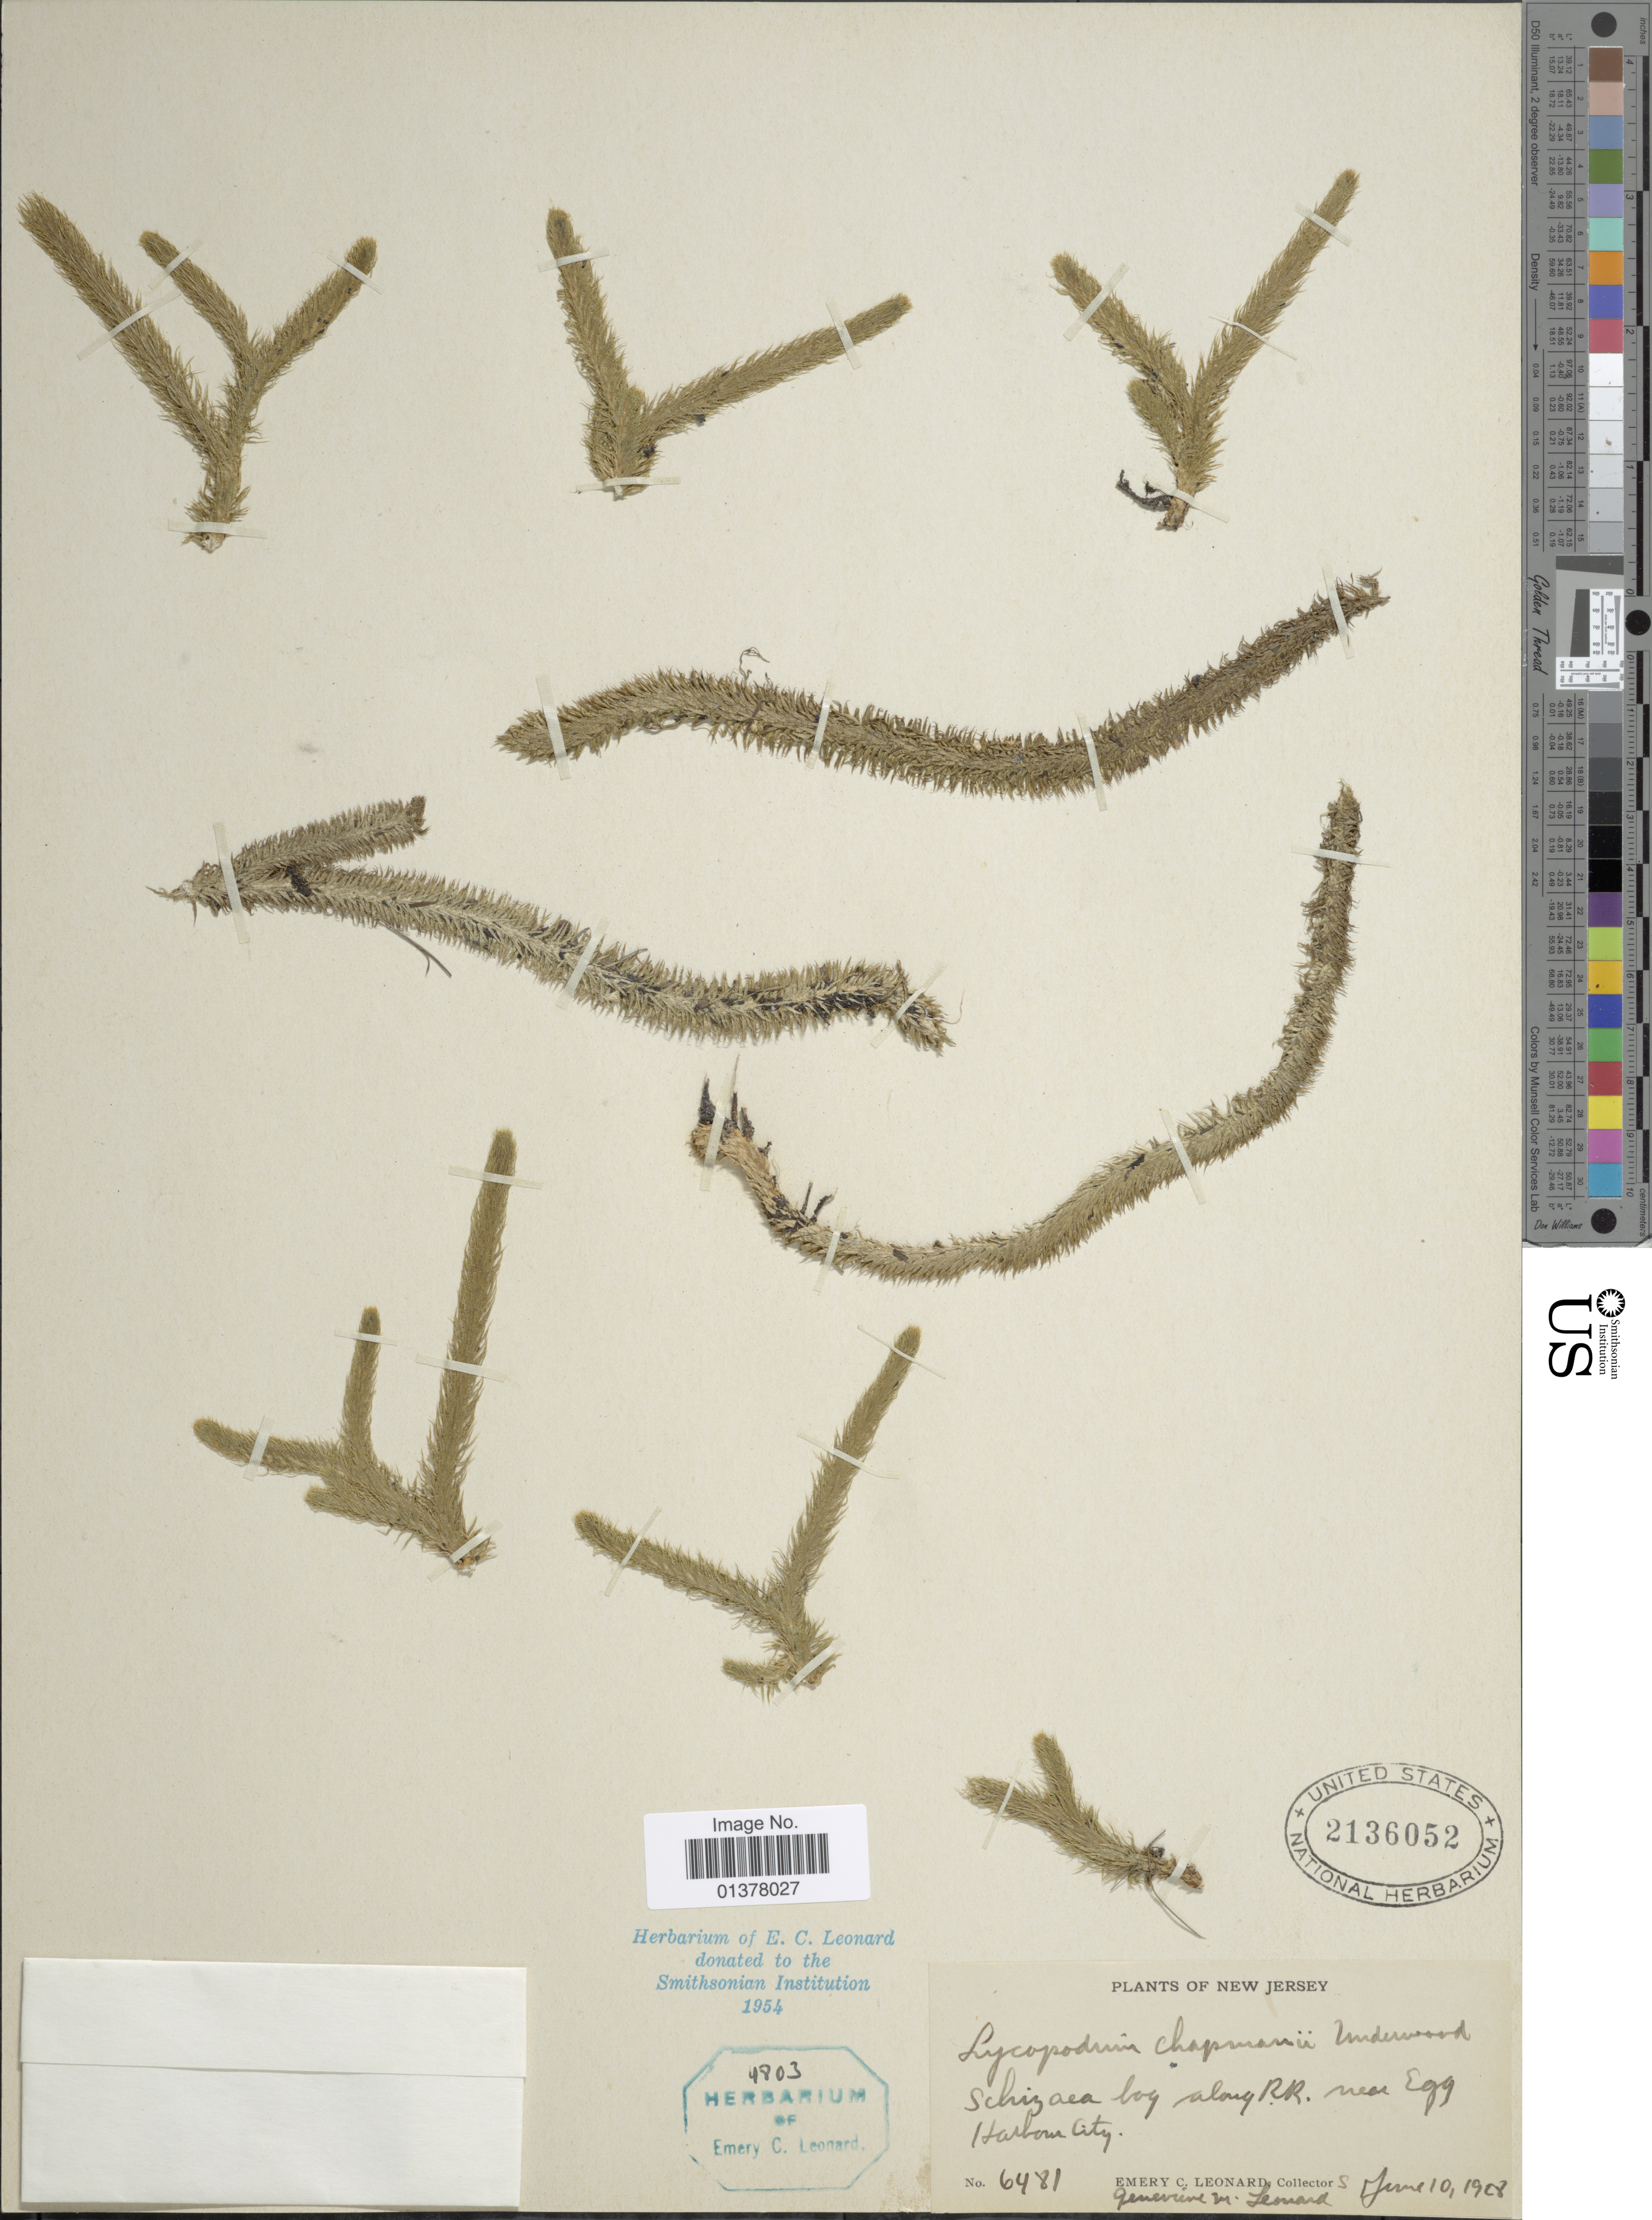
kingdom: Plantae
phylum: Tracheophyta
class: Lycopodiopsida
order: Lycopodiales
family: Lycopodiaceae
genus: Lycopodiella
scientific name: Lycopodiella alopecuroides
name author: (L.) Cranfill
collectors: E. C. Leonard & G. M. Leonard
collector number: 6481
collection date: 1908-06-10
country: United States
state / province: New Jersey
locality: Schizaea bog along RR near Egg Harbour City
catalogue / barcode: US 2136052